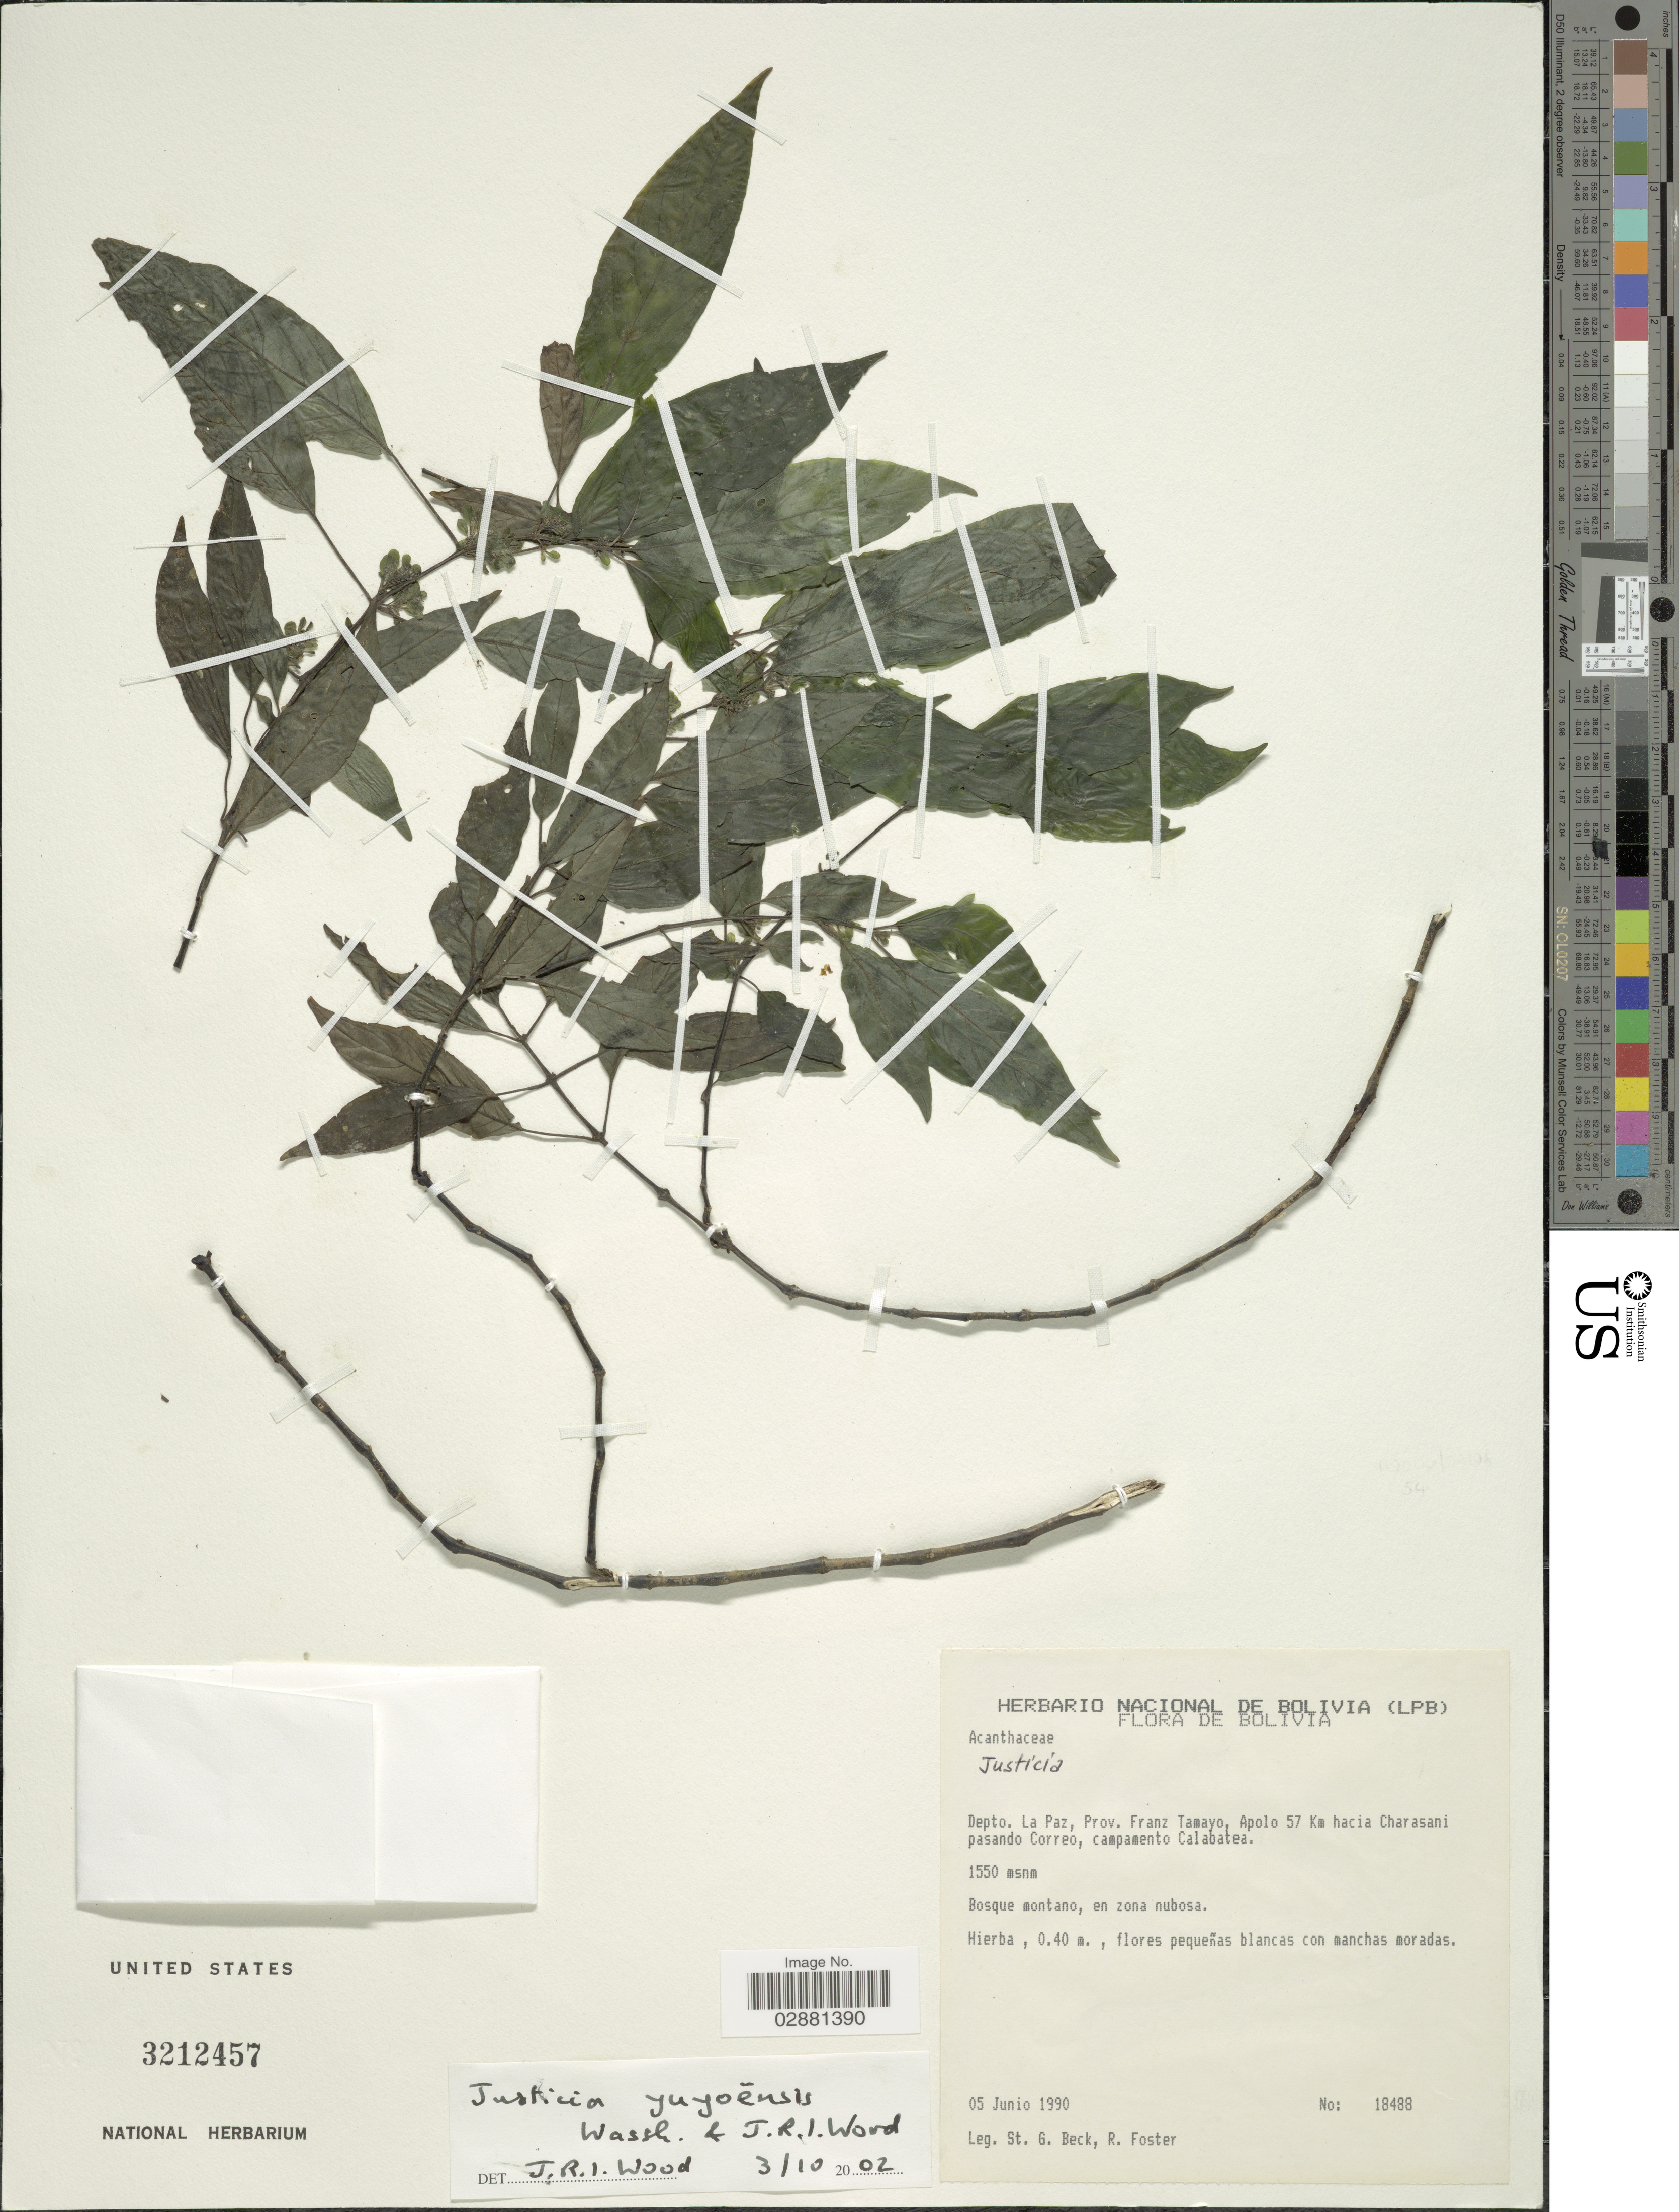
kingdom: Plantae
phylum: Tracheophyta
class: Magnoliopsida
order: Lamiales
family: Acanthaceae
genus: Justicia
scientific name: Justicia yuyoensis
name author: Wassh. & J.R.I. Wood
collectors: S. G. Beck & R. Foster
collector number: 18488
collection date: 1990-06-05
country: Bolivia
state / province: La Paz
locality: Depto. La Paz, Prov. Franz Tamayo, Apolo 57 Km hacia Charasani pasando Correo, campamento Calabatea.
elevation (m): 1550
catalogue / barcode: US 3212457